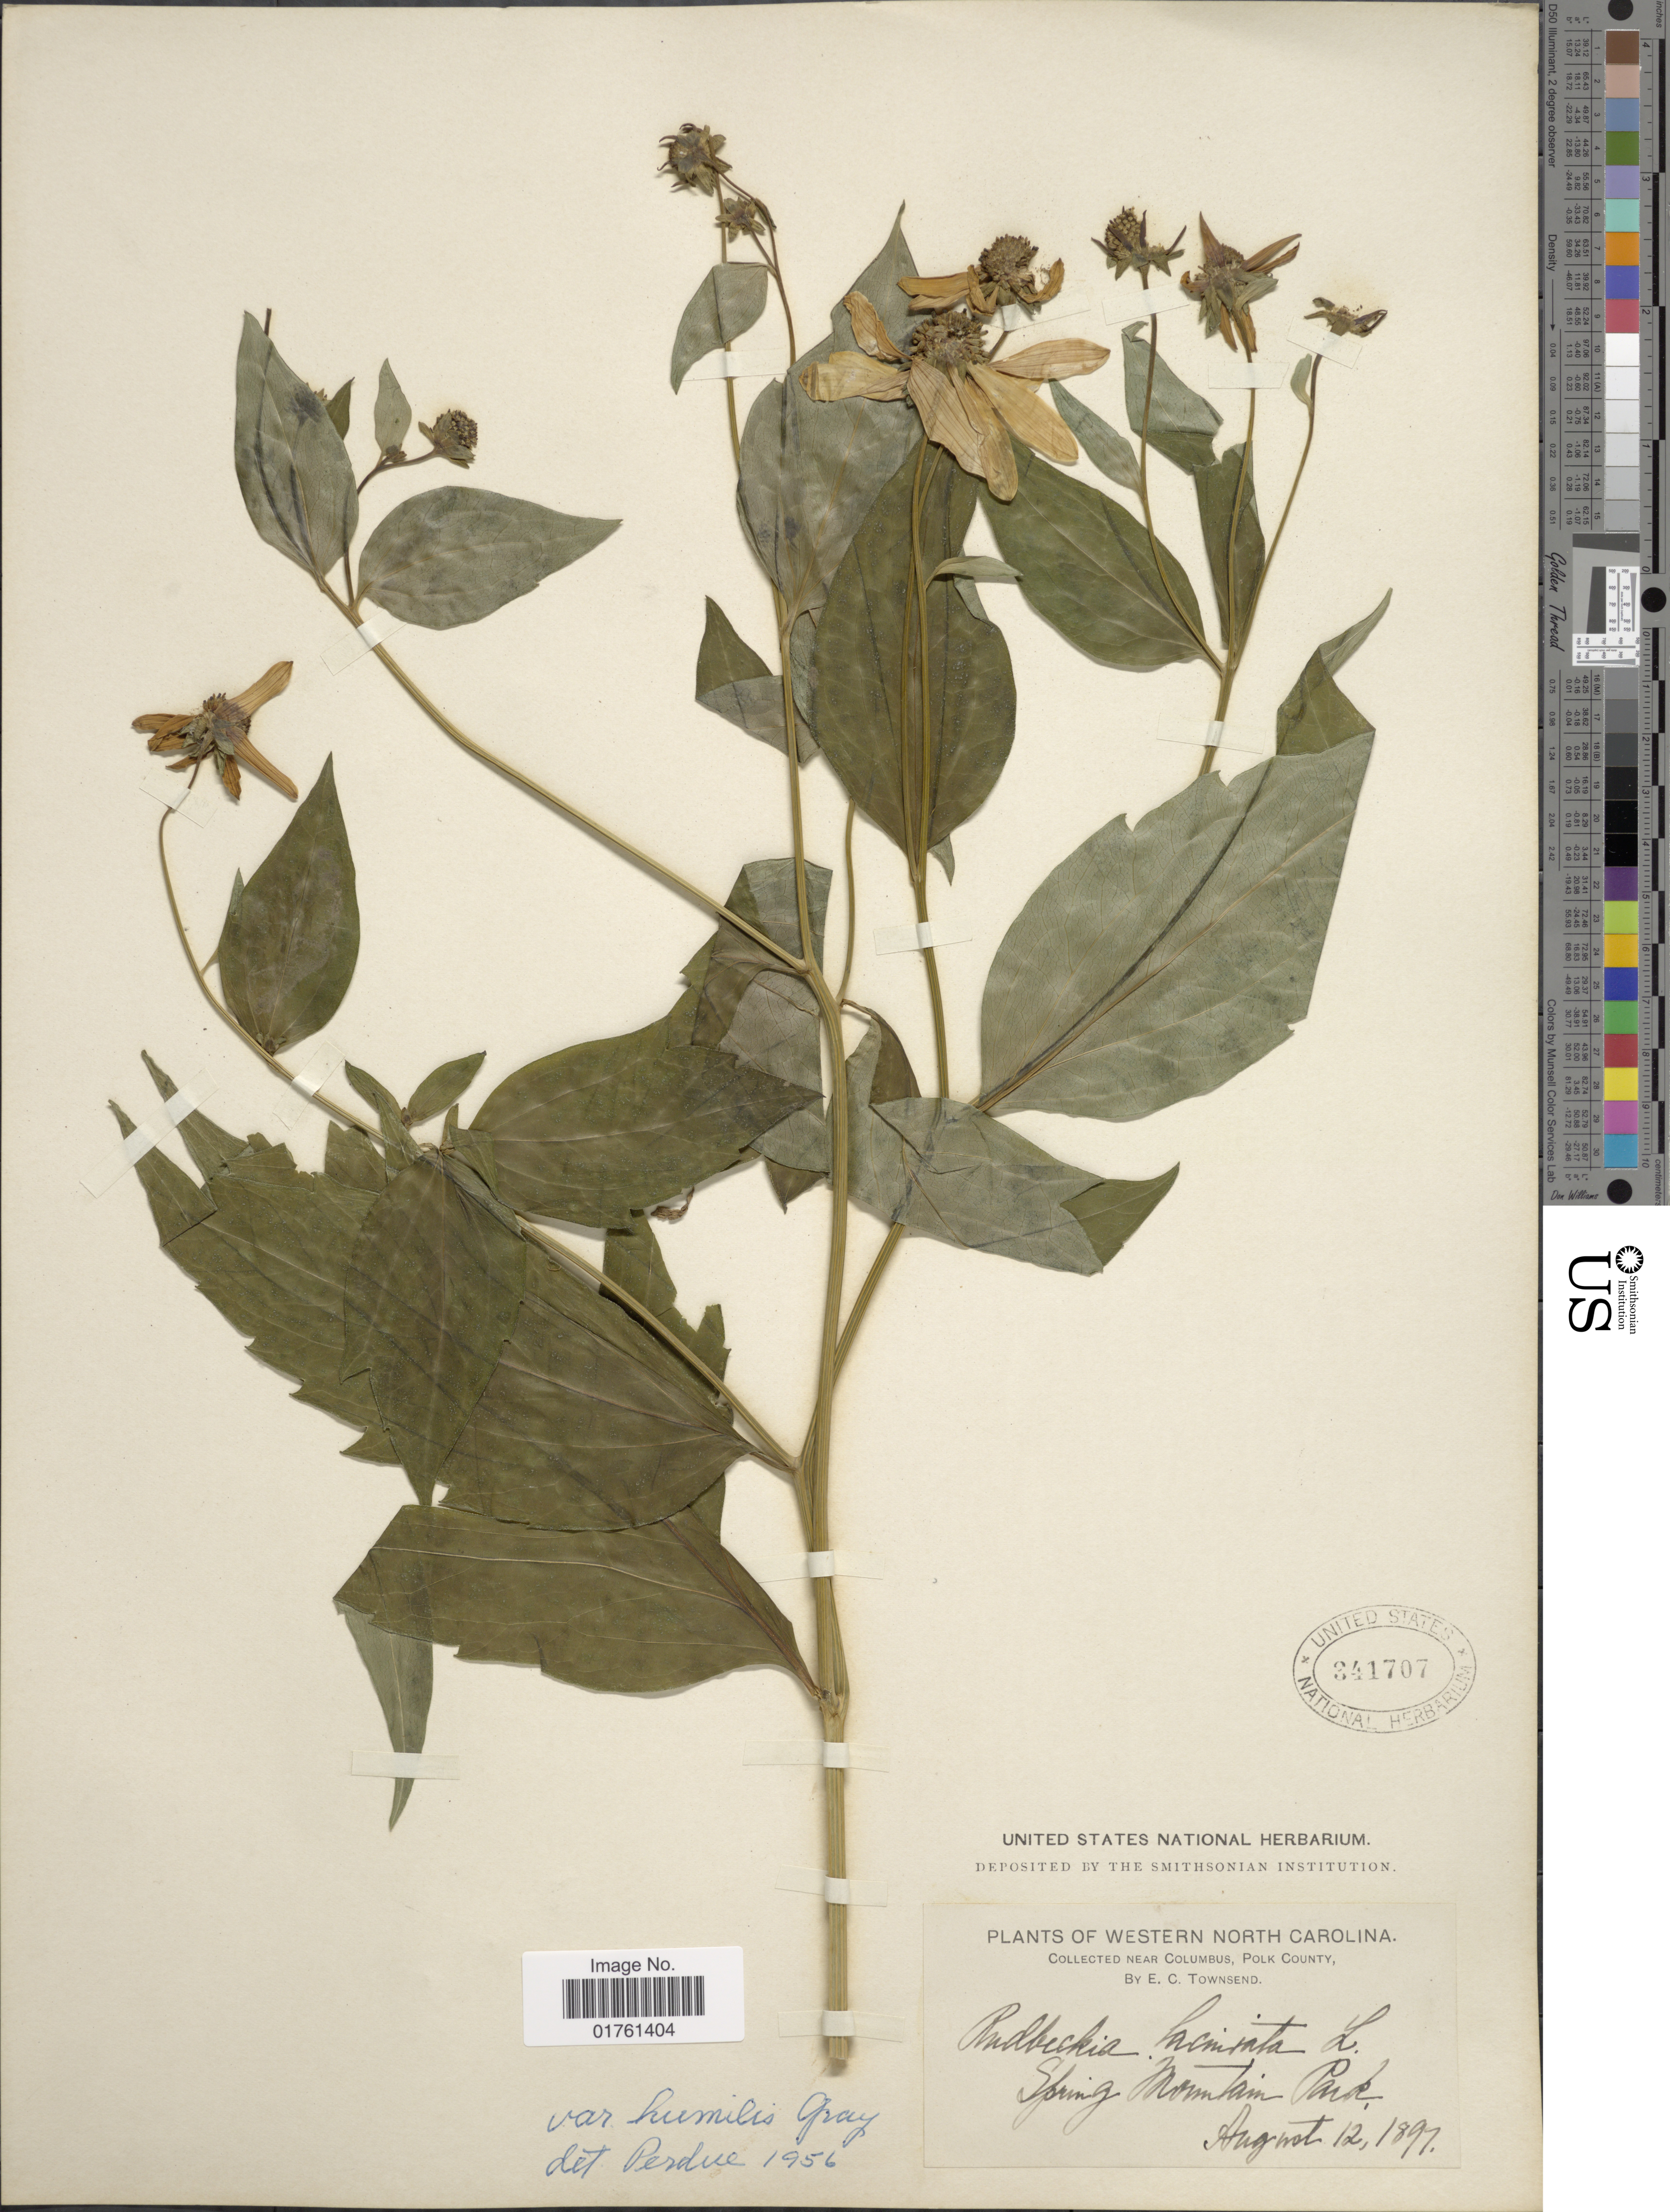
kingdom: Plantae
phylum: Tracheophyta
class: Magnoliopsida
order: Asterales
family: Asteraceae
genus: Rudbeckia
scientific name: Rudbeckia laciniata var. humulis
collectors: E. C. Townsend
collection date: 1897-08-12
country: United States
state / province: North Carolina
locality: Western North Carolina, Spring Mountain Park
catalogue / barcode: US 341707